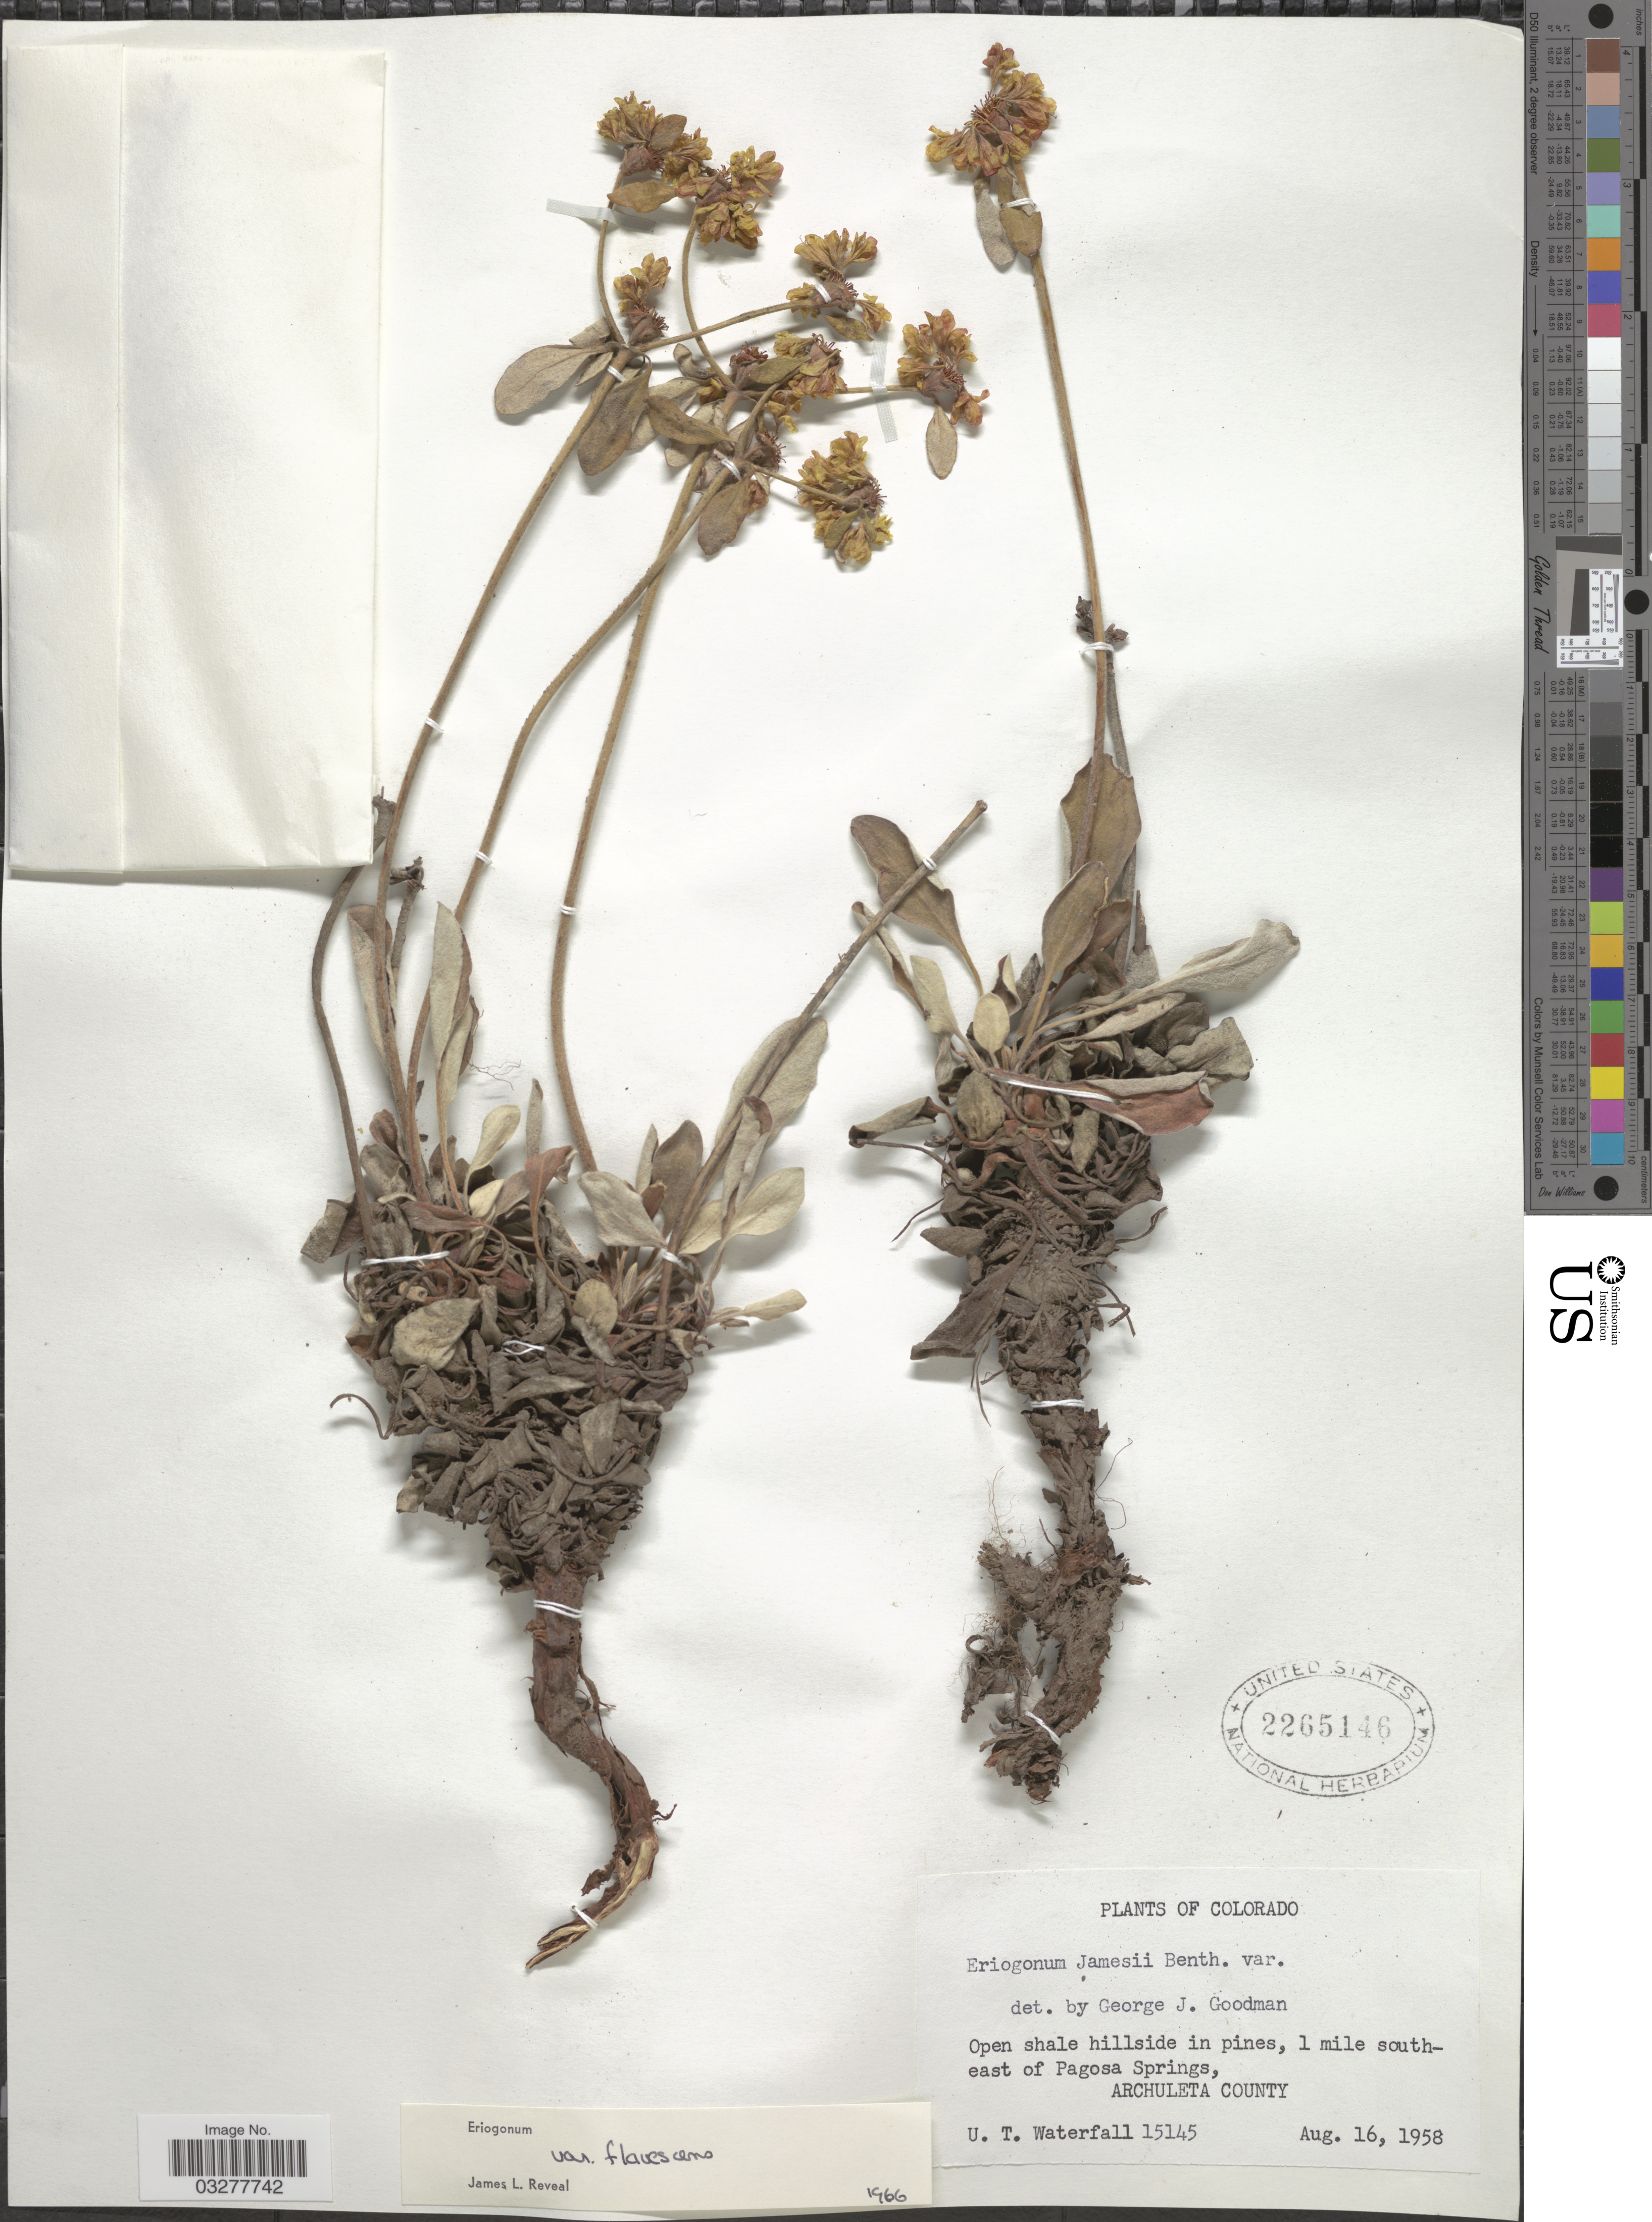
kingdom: Plantae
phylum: Tracheophyta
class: Magnoliopsida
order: Caryophyllales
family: Polygonaceae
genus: Eriogonum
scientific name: Eriogonum jamesii var. flavescens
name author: S. Watson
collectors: U. T. Waterfall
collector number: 15145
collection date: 1958-08-16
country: United States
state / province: Colorado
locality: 1 mile southeast of Pagosa Springs, Archuleta County.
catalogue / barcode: US 2265146